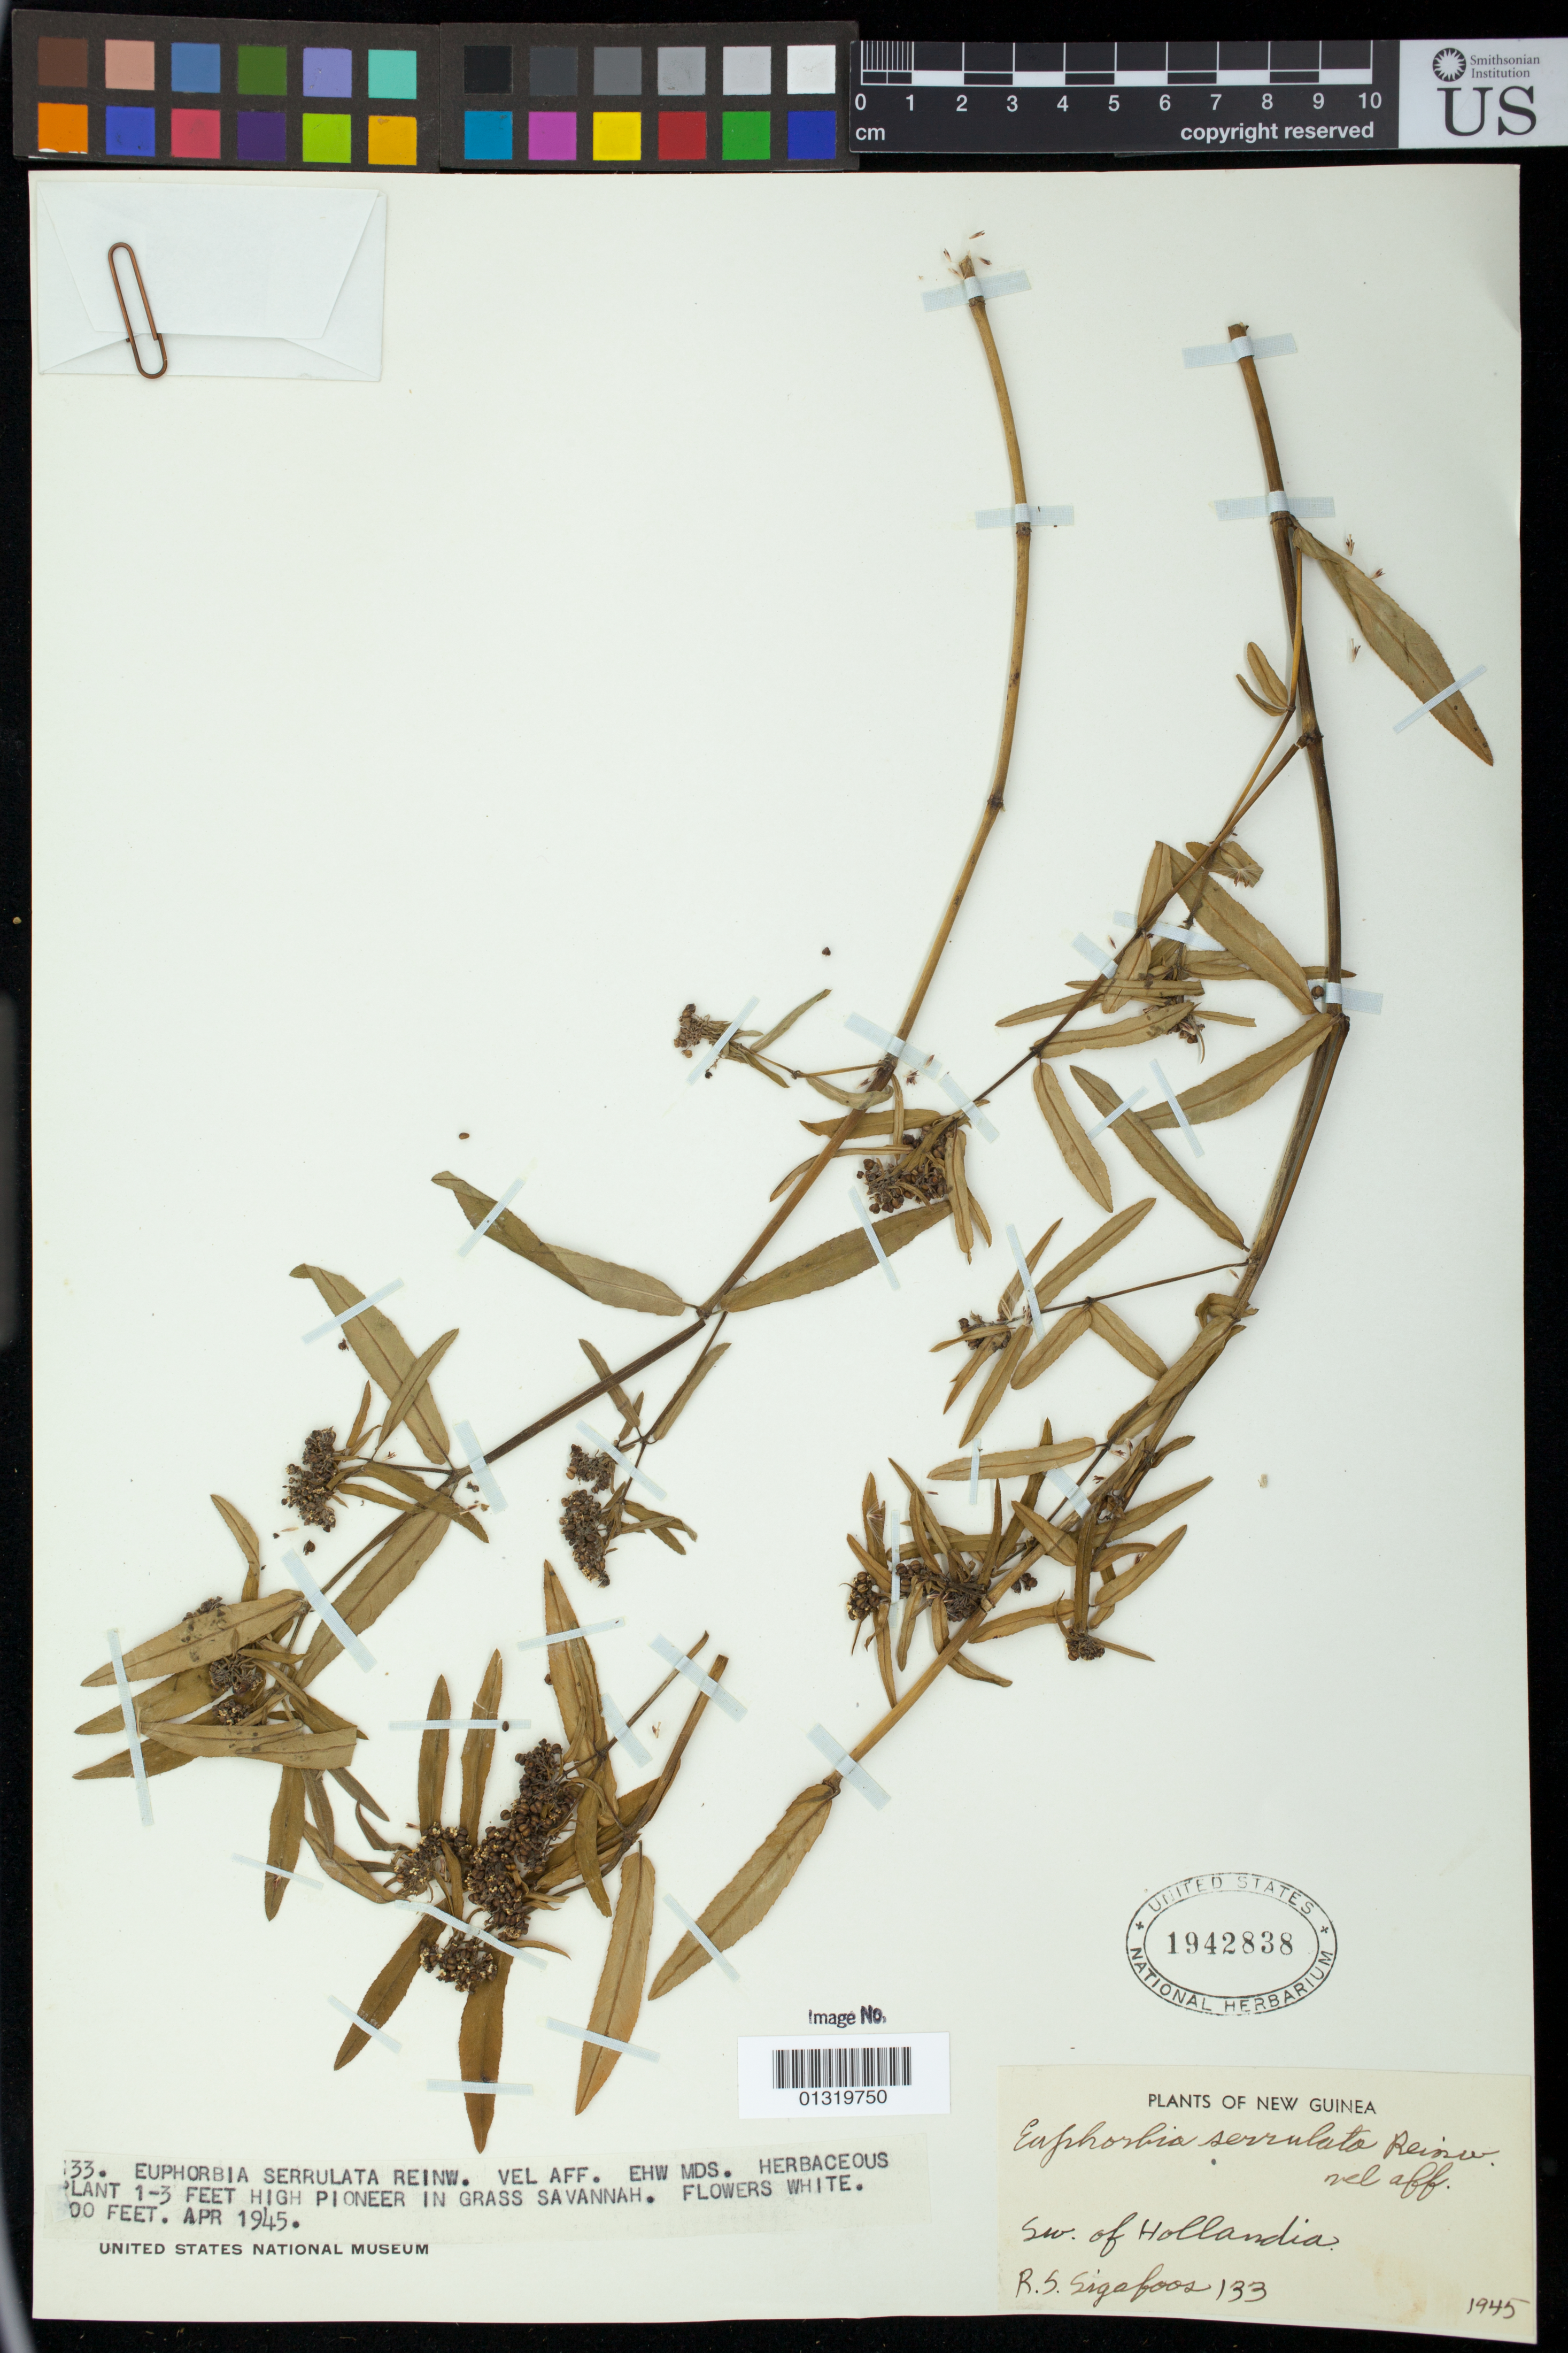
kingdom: Plantae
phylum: Tracheophyta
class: Magnoliopsida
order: Malpighiales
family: Euphorbiaceae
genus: Euphorbia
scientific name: Euphorbia bifida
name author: Hook. & Arn.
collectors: R. Sigafoos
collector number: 133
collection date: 1945-04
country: Indonesia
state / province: Papua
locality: SW. of Hollandia [Jayapura]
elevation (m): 91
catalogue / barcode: US 1942838